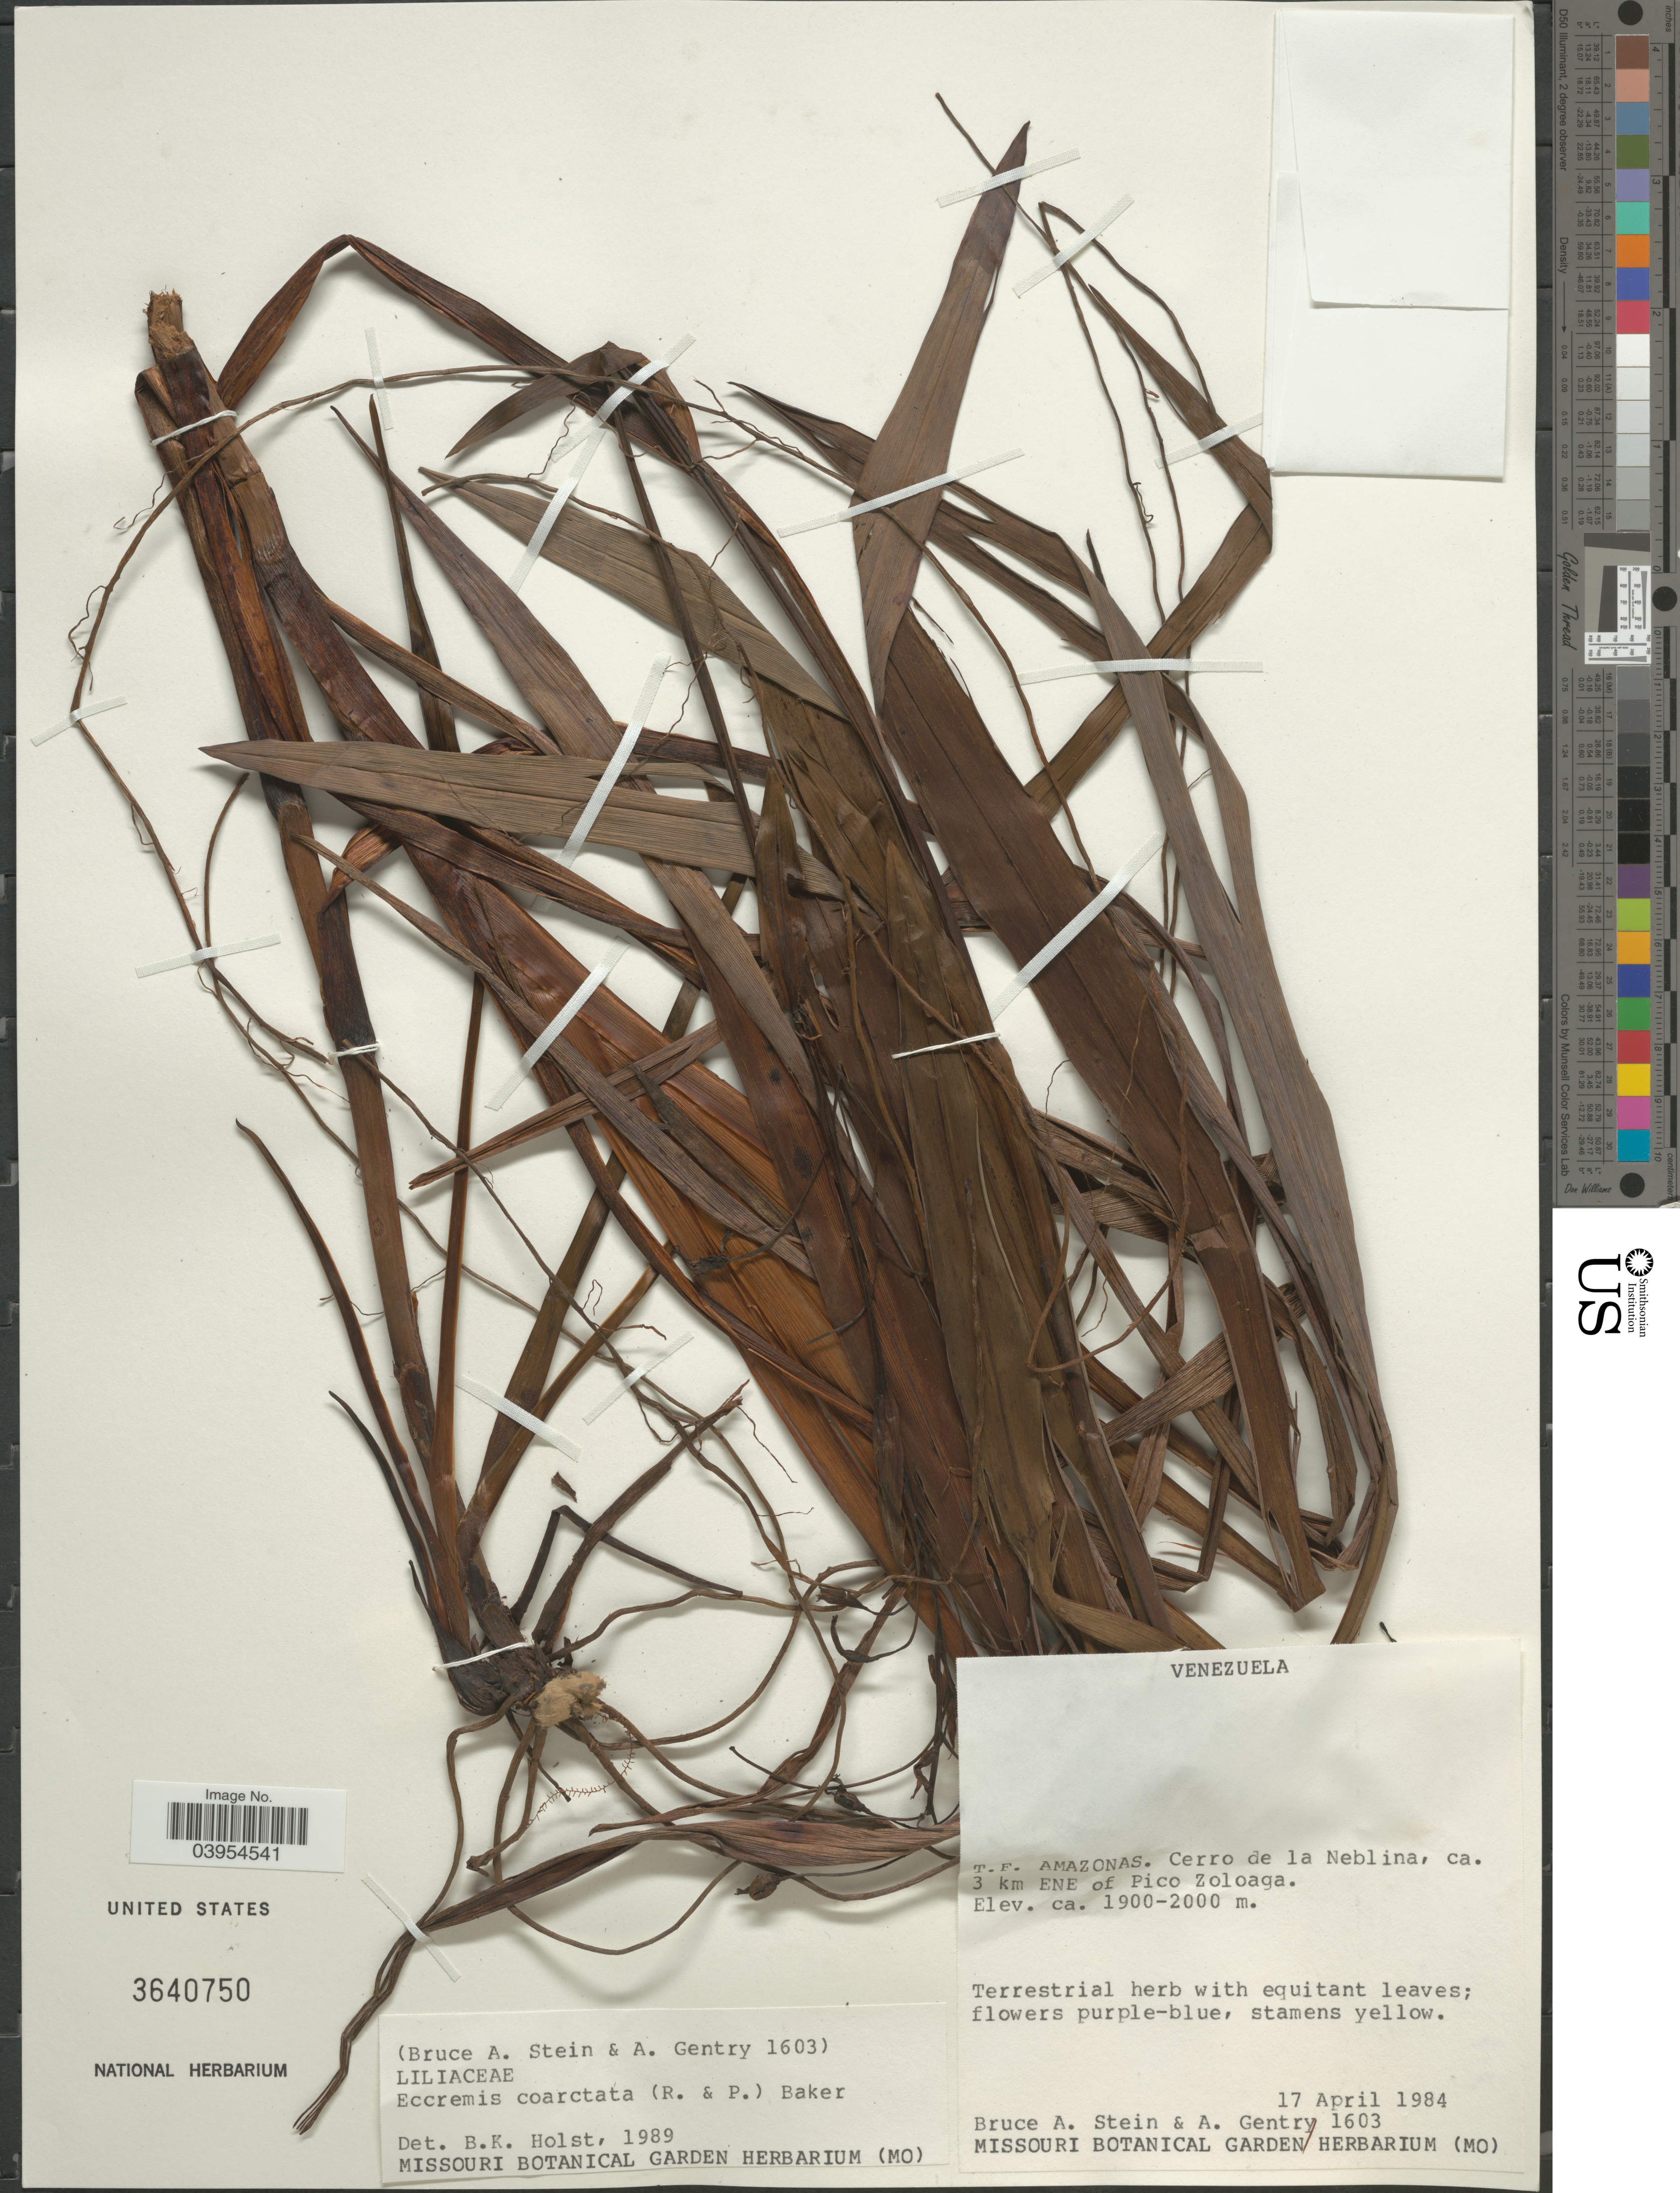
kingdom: Plantae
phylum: Tracheophyta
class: Liliopsida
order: Asparagales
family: Asphodelaceae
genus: Eccremis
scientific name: Eccremis coarctata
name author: Baker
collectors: B. A. Stein & A. H. Gentry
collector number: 1603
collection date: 1984-04-17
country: Venezuela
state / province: Amazonas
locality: T.F. Amazonas. Cerro de la Neblina, ca. 3 km ENE of Pico Zoloaga.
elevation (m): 1900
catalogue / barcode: US 3640750